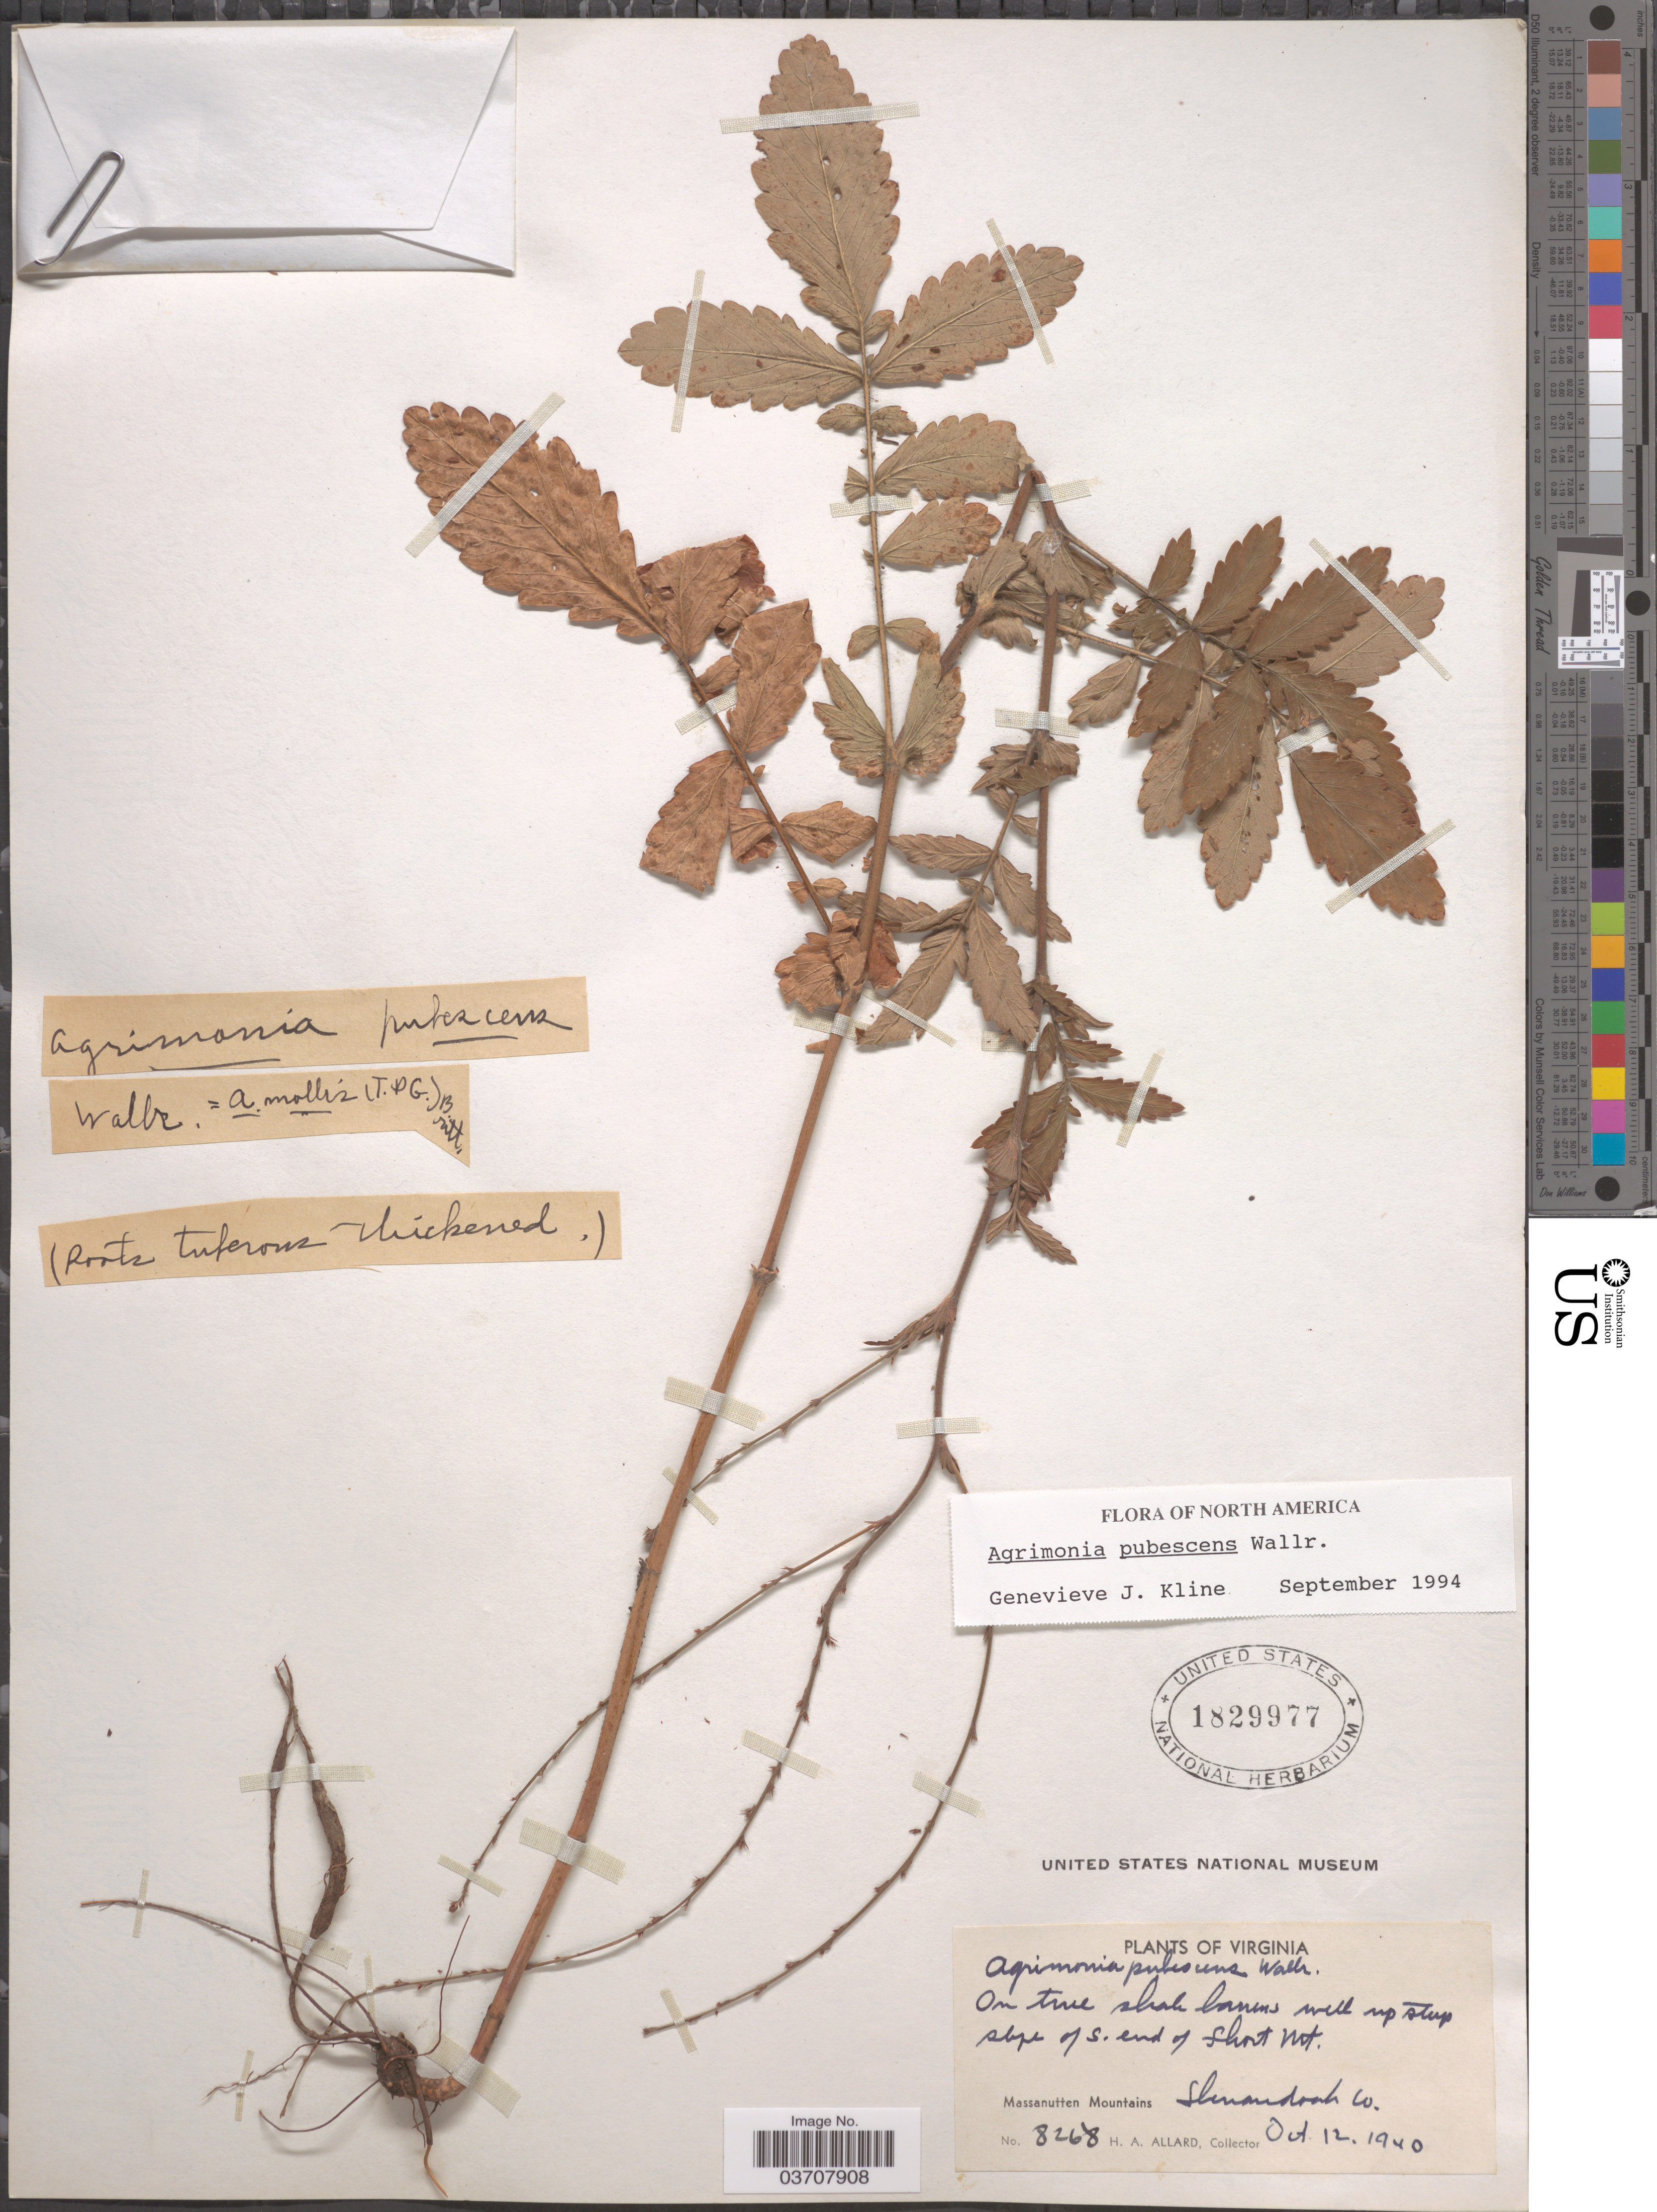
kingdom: Plantae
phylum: Tracheophyta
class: Magnoliopsida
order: Rosales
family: Rosaceae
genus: Agrimonia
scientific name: Agrimonia pubescens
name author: Wallr.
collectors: H. A. Allard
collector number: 8268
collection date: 1940-10-12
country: United States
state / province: Virginia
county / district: Shenandoah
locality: Well up steep slope of S. end of Short Mt. Massanutten Mountains, Shenandoah Co.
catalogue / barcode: US 1829977